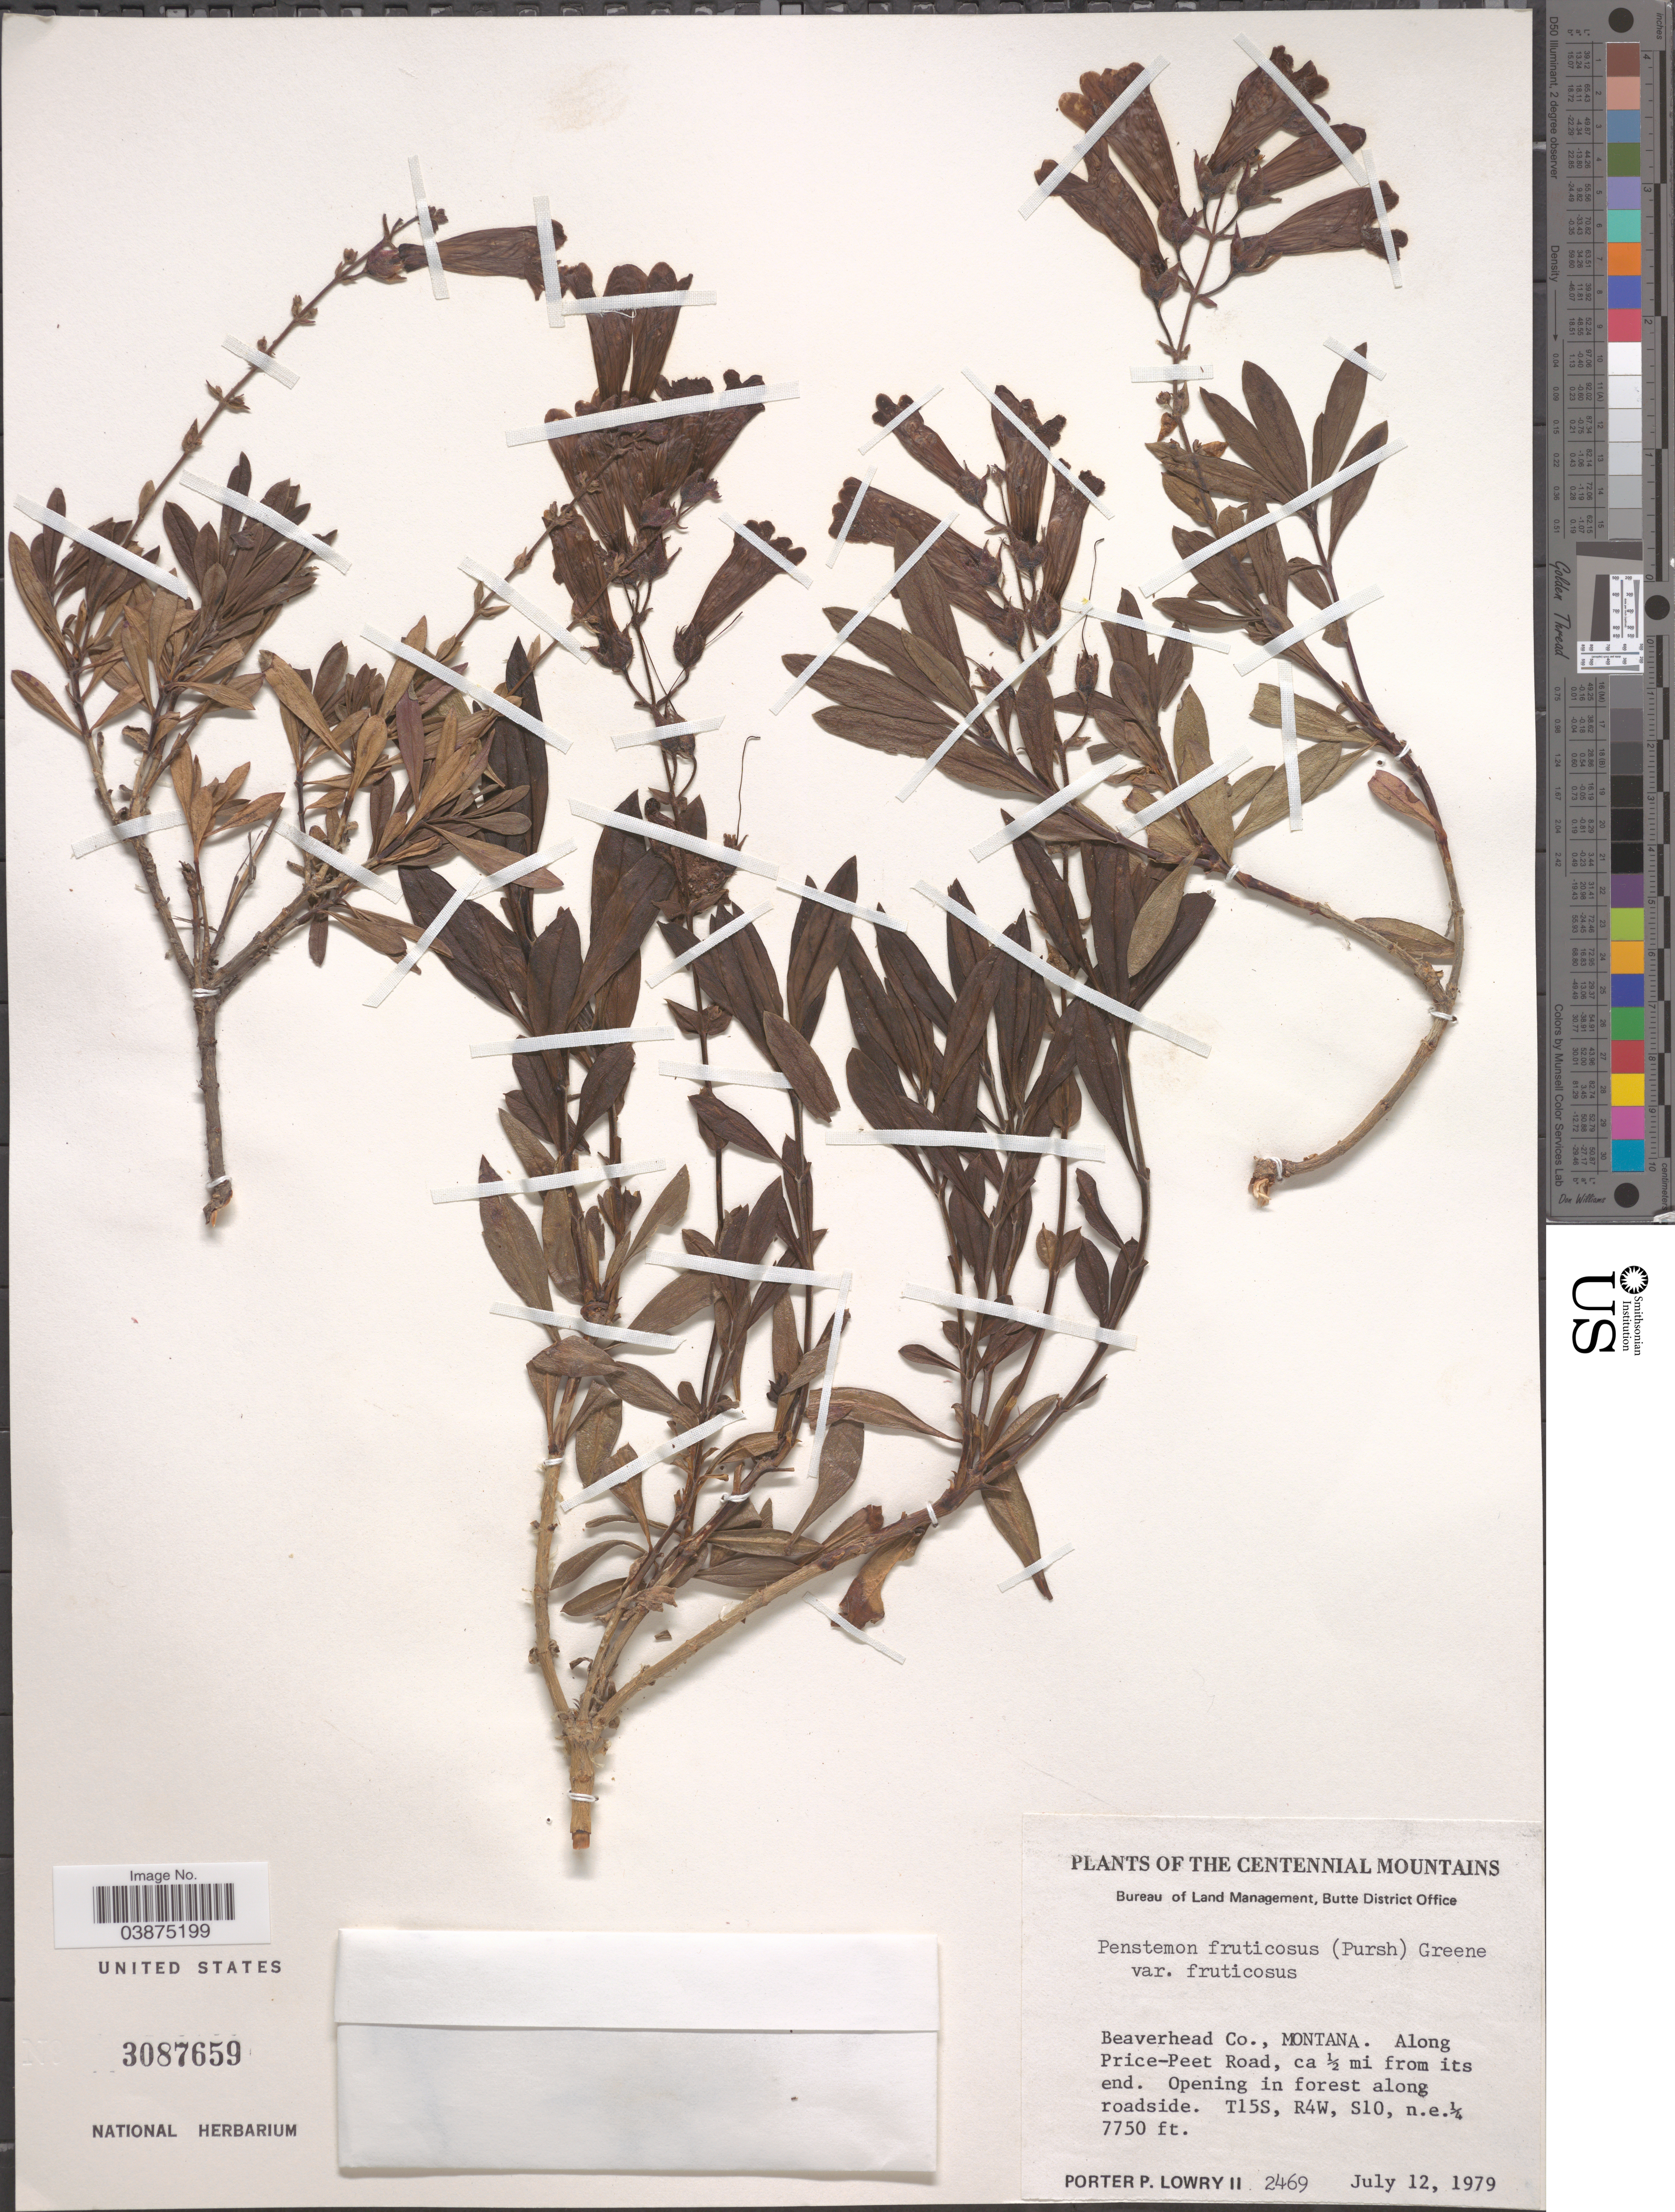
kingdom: Plantae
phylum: Tracheophyta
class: Magnoliopsida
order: Lamiales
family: Plantaginaceae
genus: Penstemon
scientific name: Penstemon fruticosus var. fruticosus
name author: (Pursh) Greene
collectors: P. P. Lowry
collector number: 2469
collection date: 1979-07-12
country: United States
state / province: Montana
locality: The Centennial Mountains. Beaverhead Co. Along Price-Peet Road, ca ½ mi from its end. T15S, R4W, S10, n.e. ¼.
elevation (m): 2362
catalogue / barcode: US 3087659